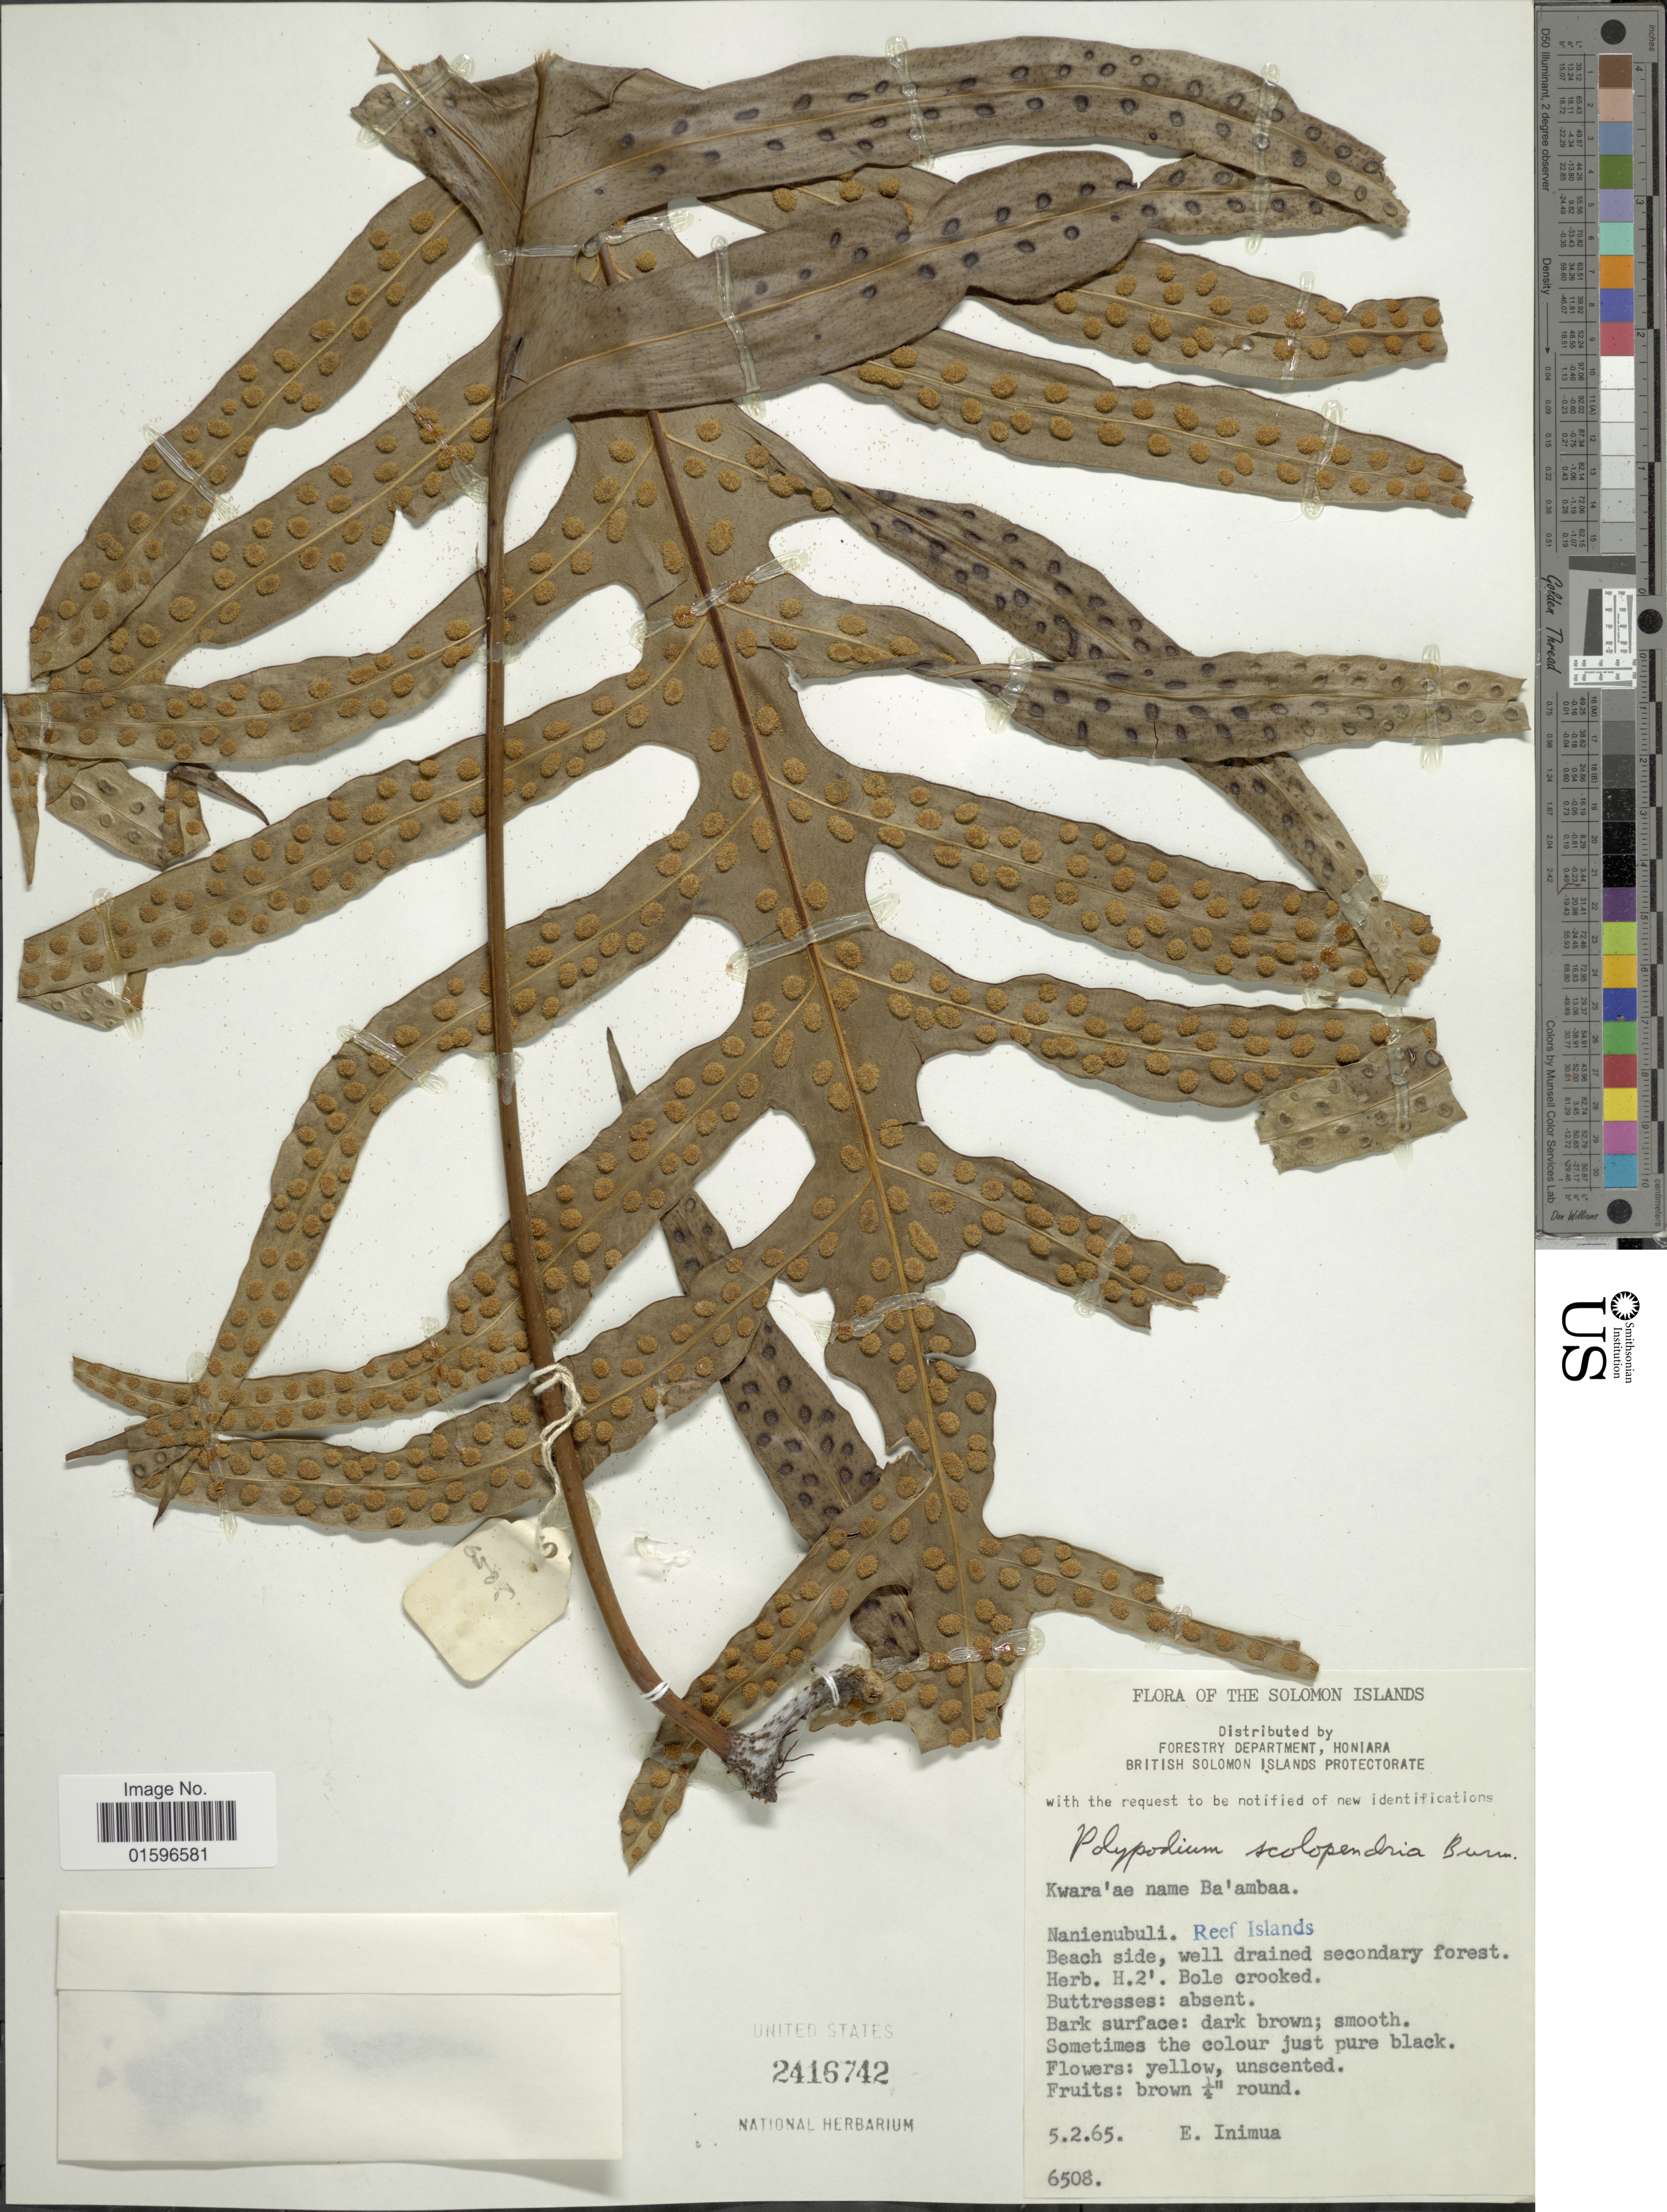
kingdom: Plantae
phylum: Tracheophyta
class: Polypodiopsida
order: Polypodiales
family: Polypodiaceae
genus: Polypodium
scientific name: Polypodium scolopendria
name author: Burm. f.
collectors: E. Inimua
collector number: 6508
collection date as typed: Transcribed d/m/y: 5/2/65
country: Solomon Islands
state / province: Solomon Islands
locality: Solomon Islands, Kwara'ae name Ba'ambaa, Nanienubuli, Reef Islands, beach side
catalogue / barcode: US 2416742